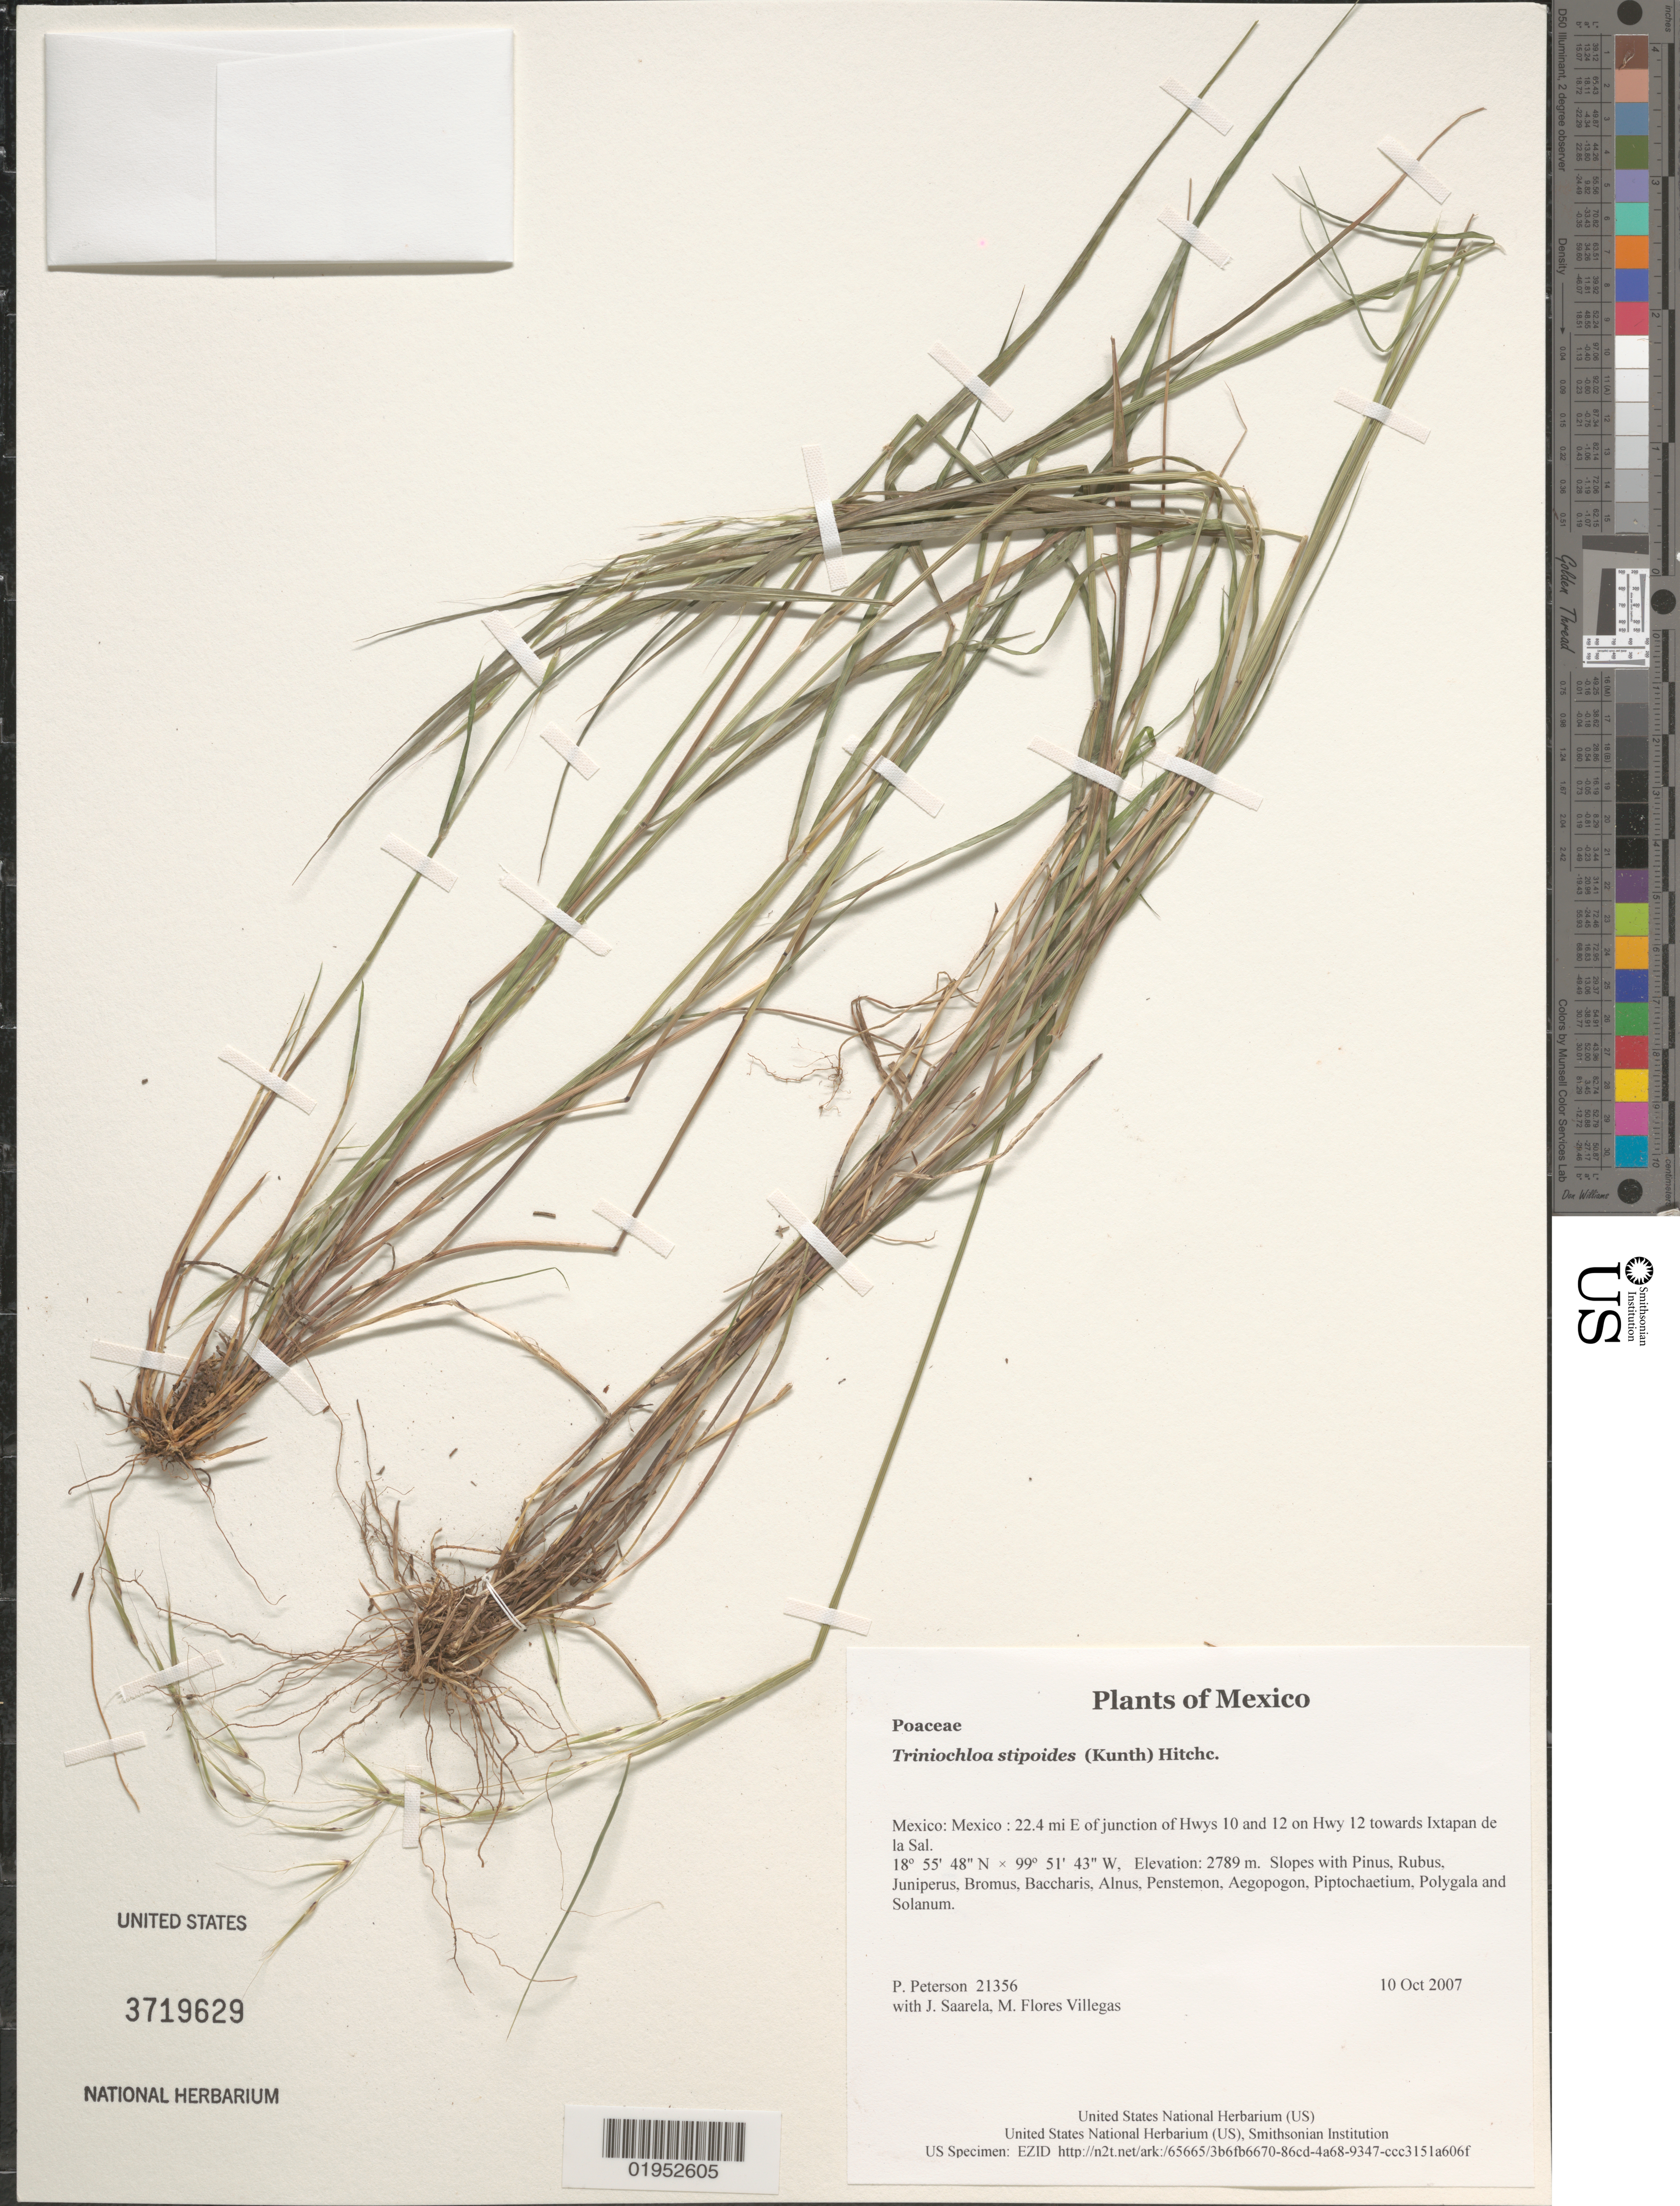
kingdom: Plantae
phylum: Tracheophyta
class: Liliopsida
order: Poales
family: Poaceae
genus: Triniochloa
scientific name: Triniochloa stipoides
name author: (Kunth) Hitchc.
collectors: P. M. Peterson, J. Saarela & M. Flores Villegas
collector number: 21356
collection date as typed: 10 Oct 2007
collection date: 2007-10-10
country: Mexico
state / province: México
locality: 22.4 mi E of junction of Hwys 10 and 12 on Hwy 12 towards Ixtapan de la Sal.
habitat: Slopes with Pinus, Rubus, Juniperus, Bromus, Baccharis, Alnus, Penstemon, Aegopogon, Piptochaetium, Polygala and Solanum.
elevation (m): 2789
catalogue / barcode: US 3719629